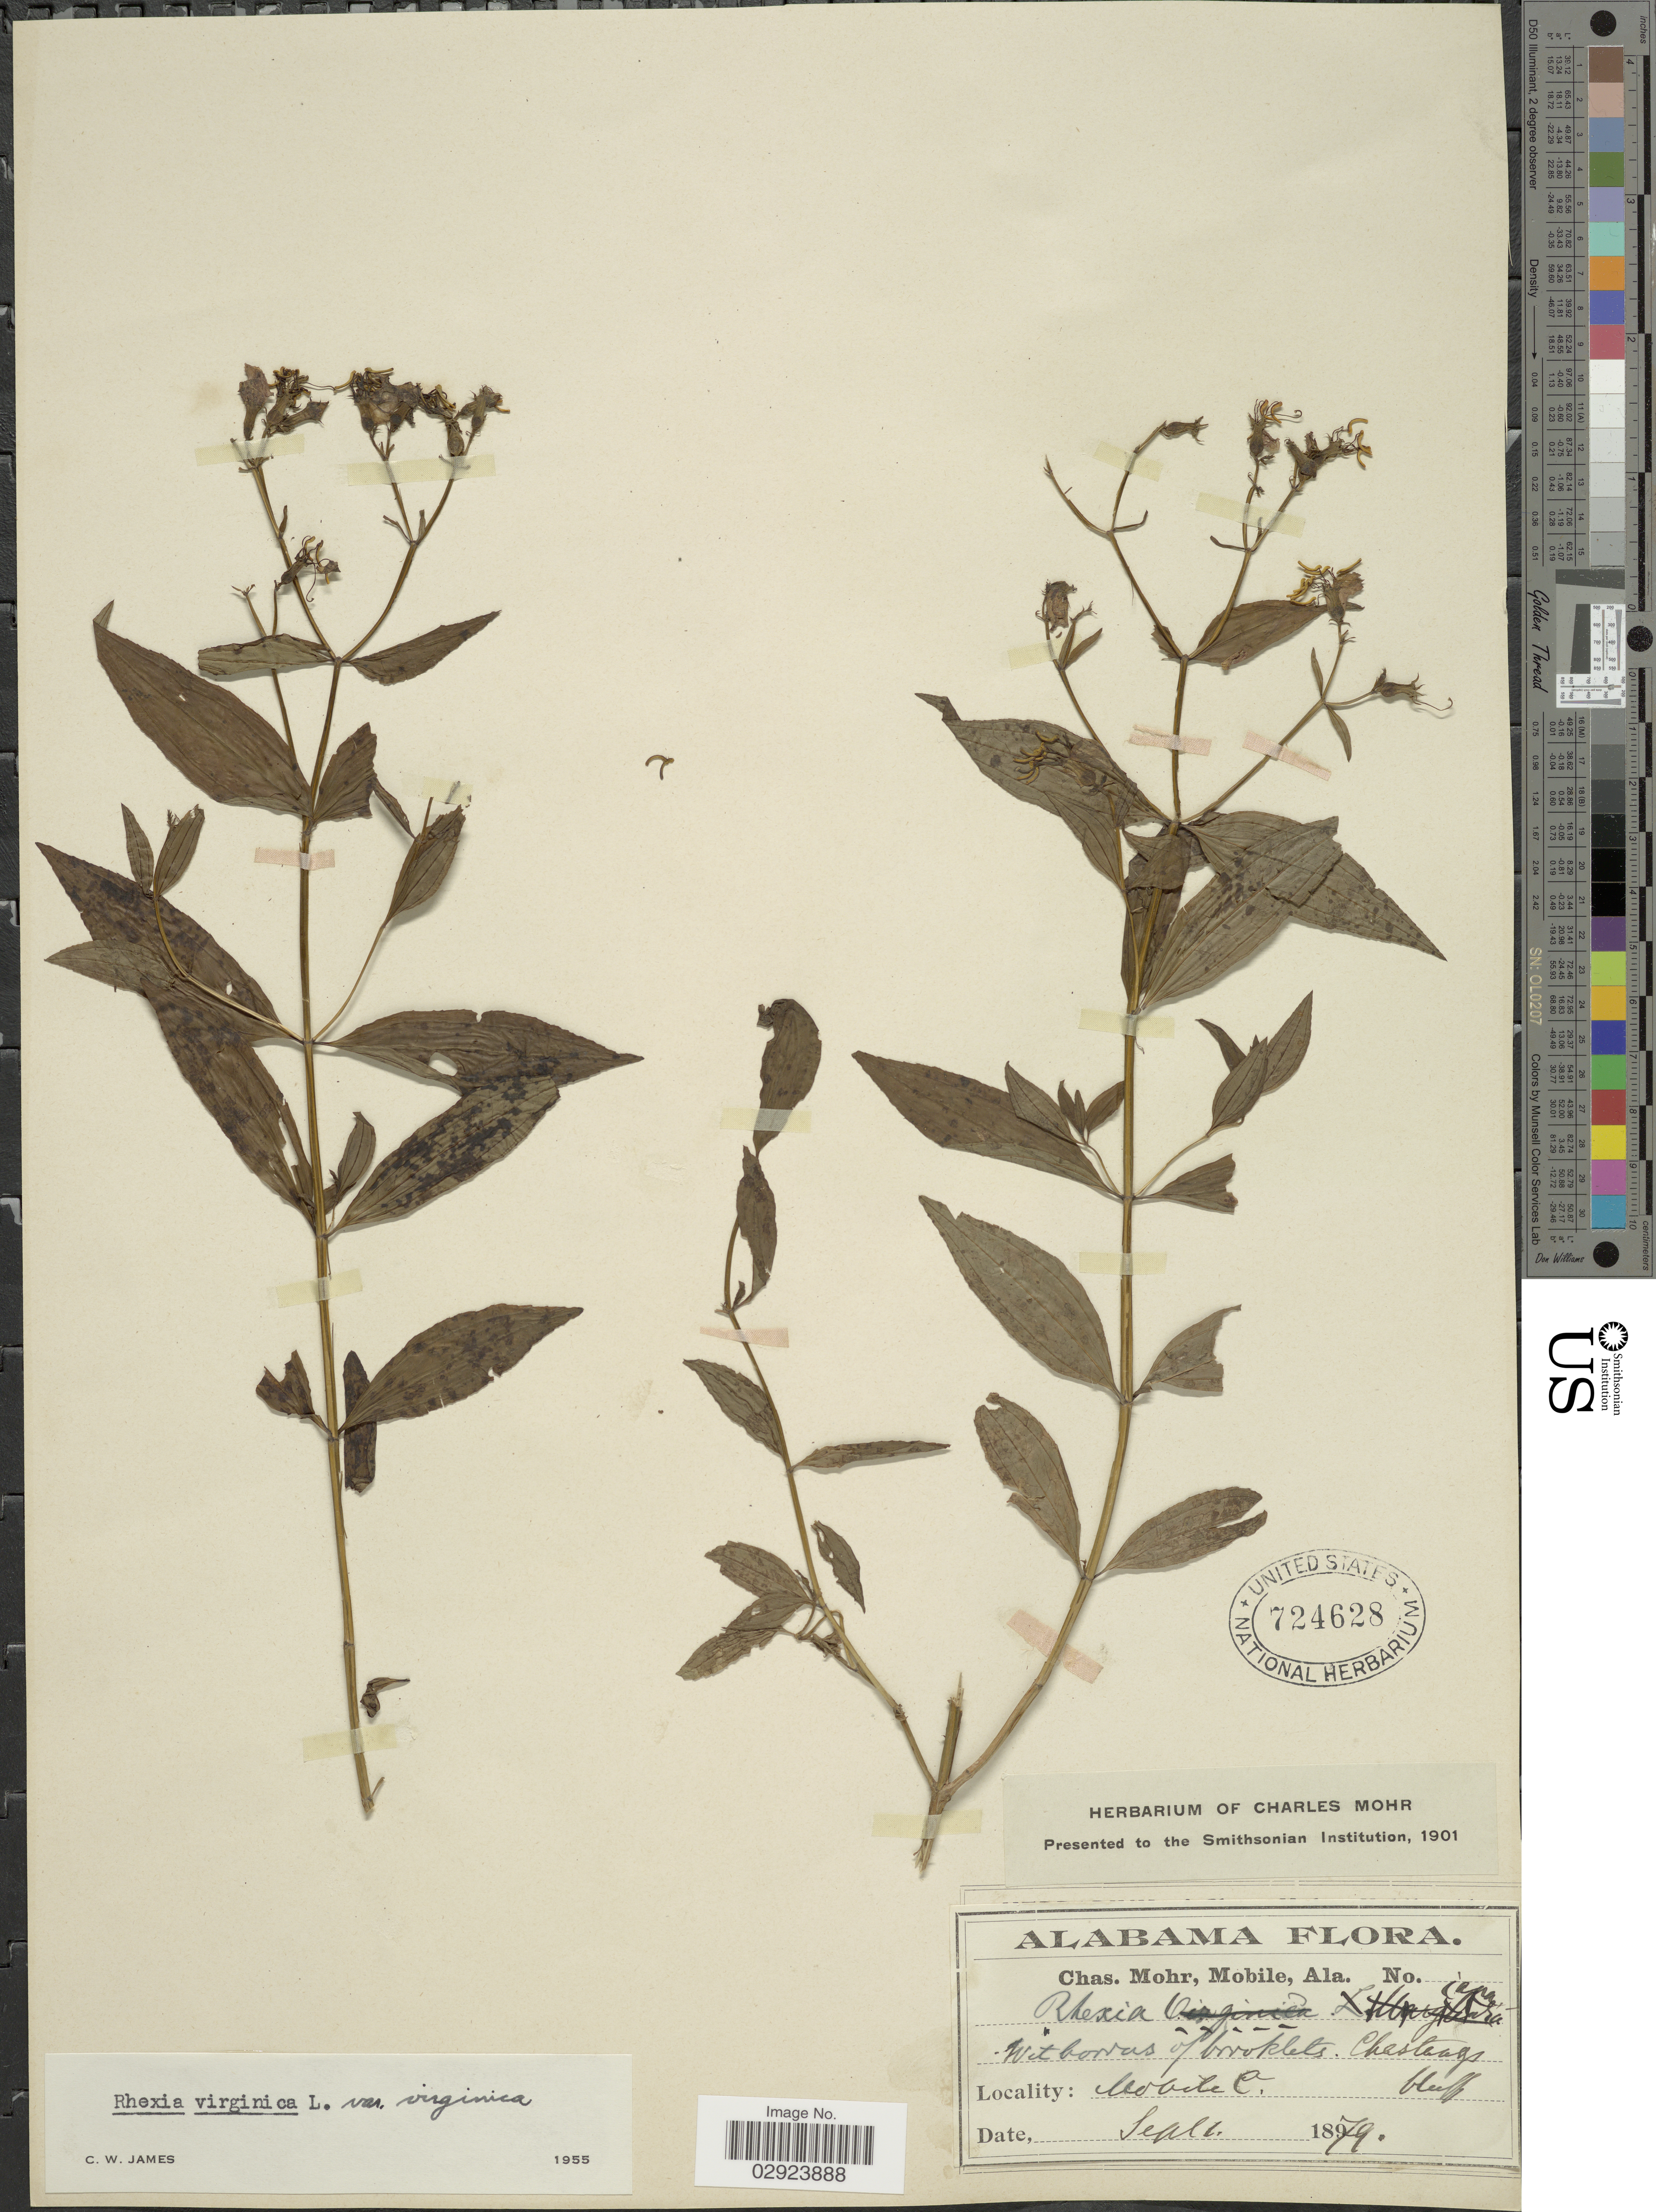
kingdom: Plantae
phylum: Tracheophyta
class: Magnoliopsida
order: Myrtales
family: Melastomataceae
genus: Rhexia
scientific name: Rhexia virginica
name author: L.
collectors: Mohr, C. T. (herbarium)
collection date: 1879-09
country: United States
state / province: Alabama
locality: Wet banks of brooklets. Chastangs bluff. Mobile C.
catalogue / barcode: US 724628